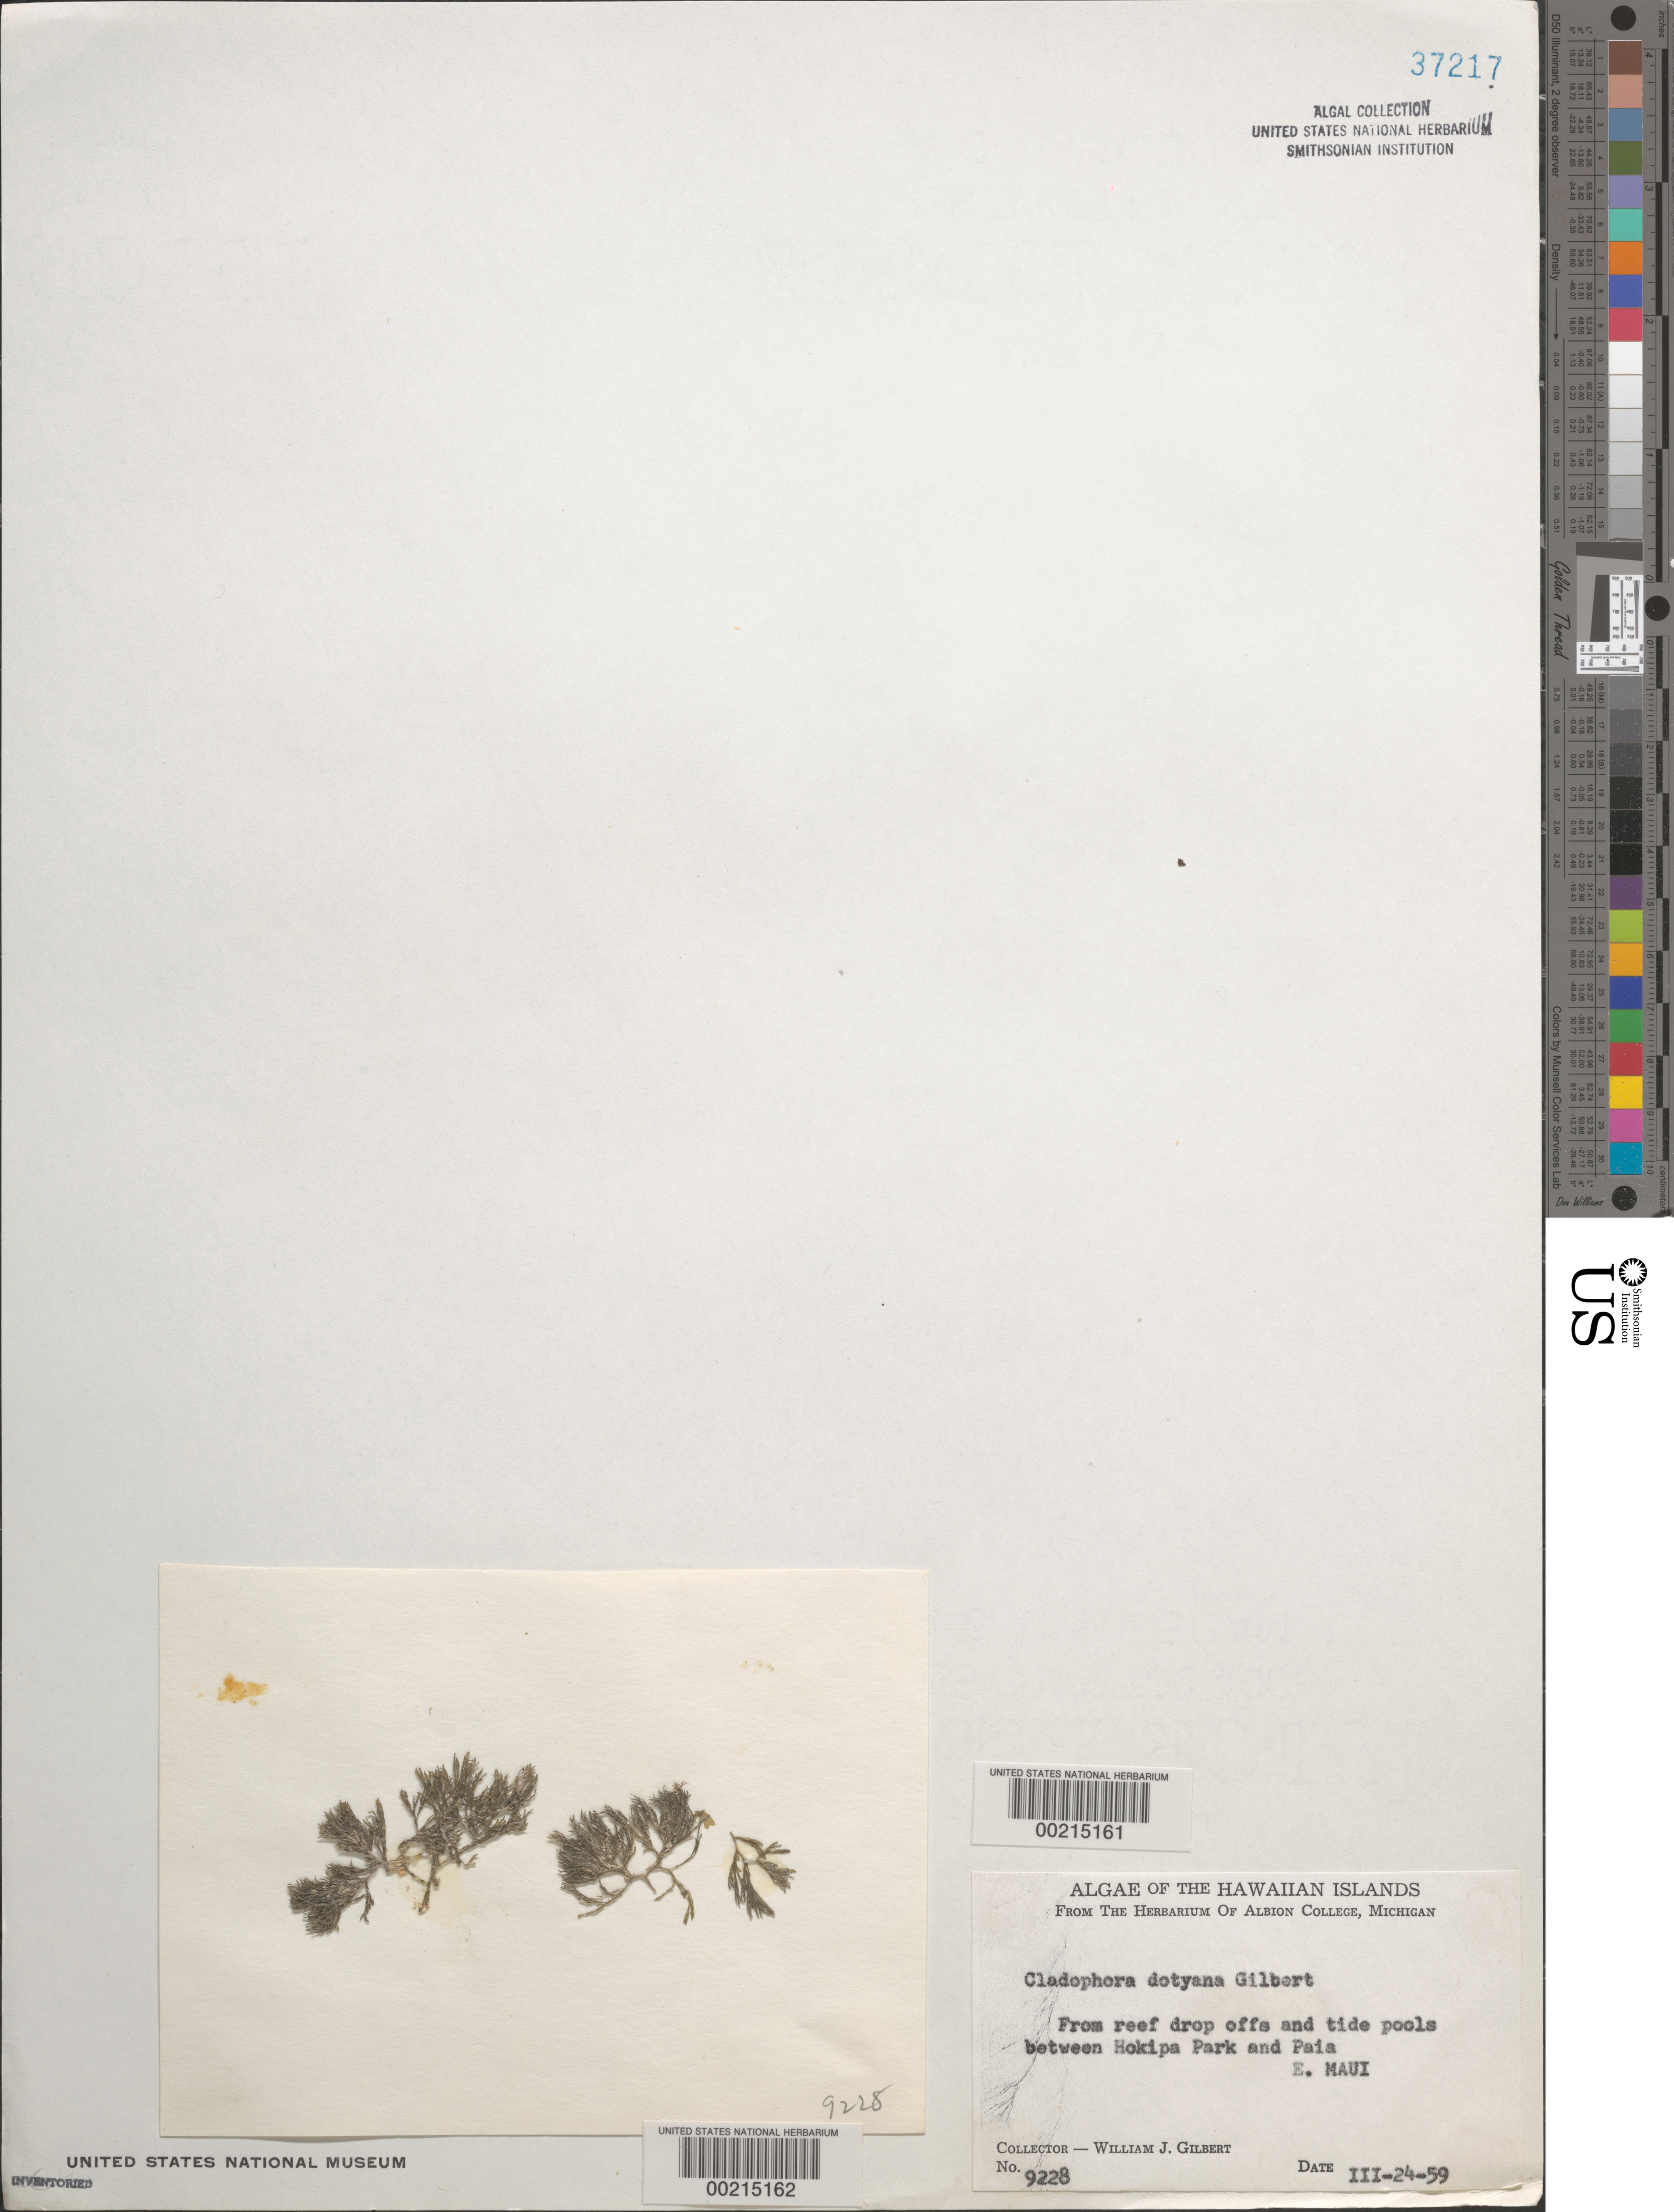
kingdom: Plantae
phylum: Chlorophyta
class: Ulvophyceae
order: Cladophorales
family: Cladophoraceae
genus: Lychaete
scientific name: Lychaete dotyana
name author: (W.J. Gilbert) M.J. Wynne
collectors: W. J. Gilbert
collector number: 9228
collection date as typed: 24 Mar 59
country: United States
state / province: Hawaii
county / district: Maui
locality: The Hawaiian Islands. From reef drop offs and tide pools between Hokipa Park and Paia. E. Maui.